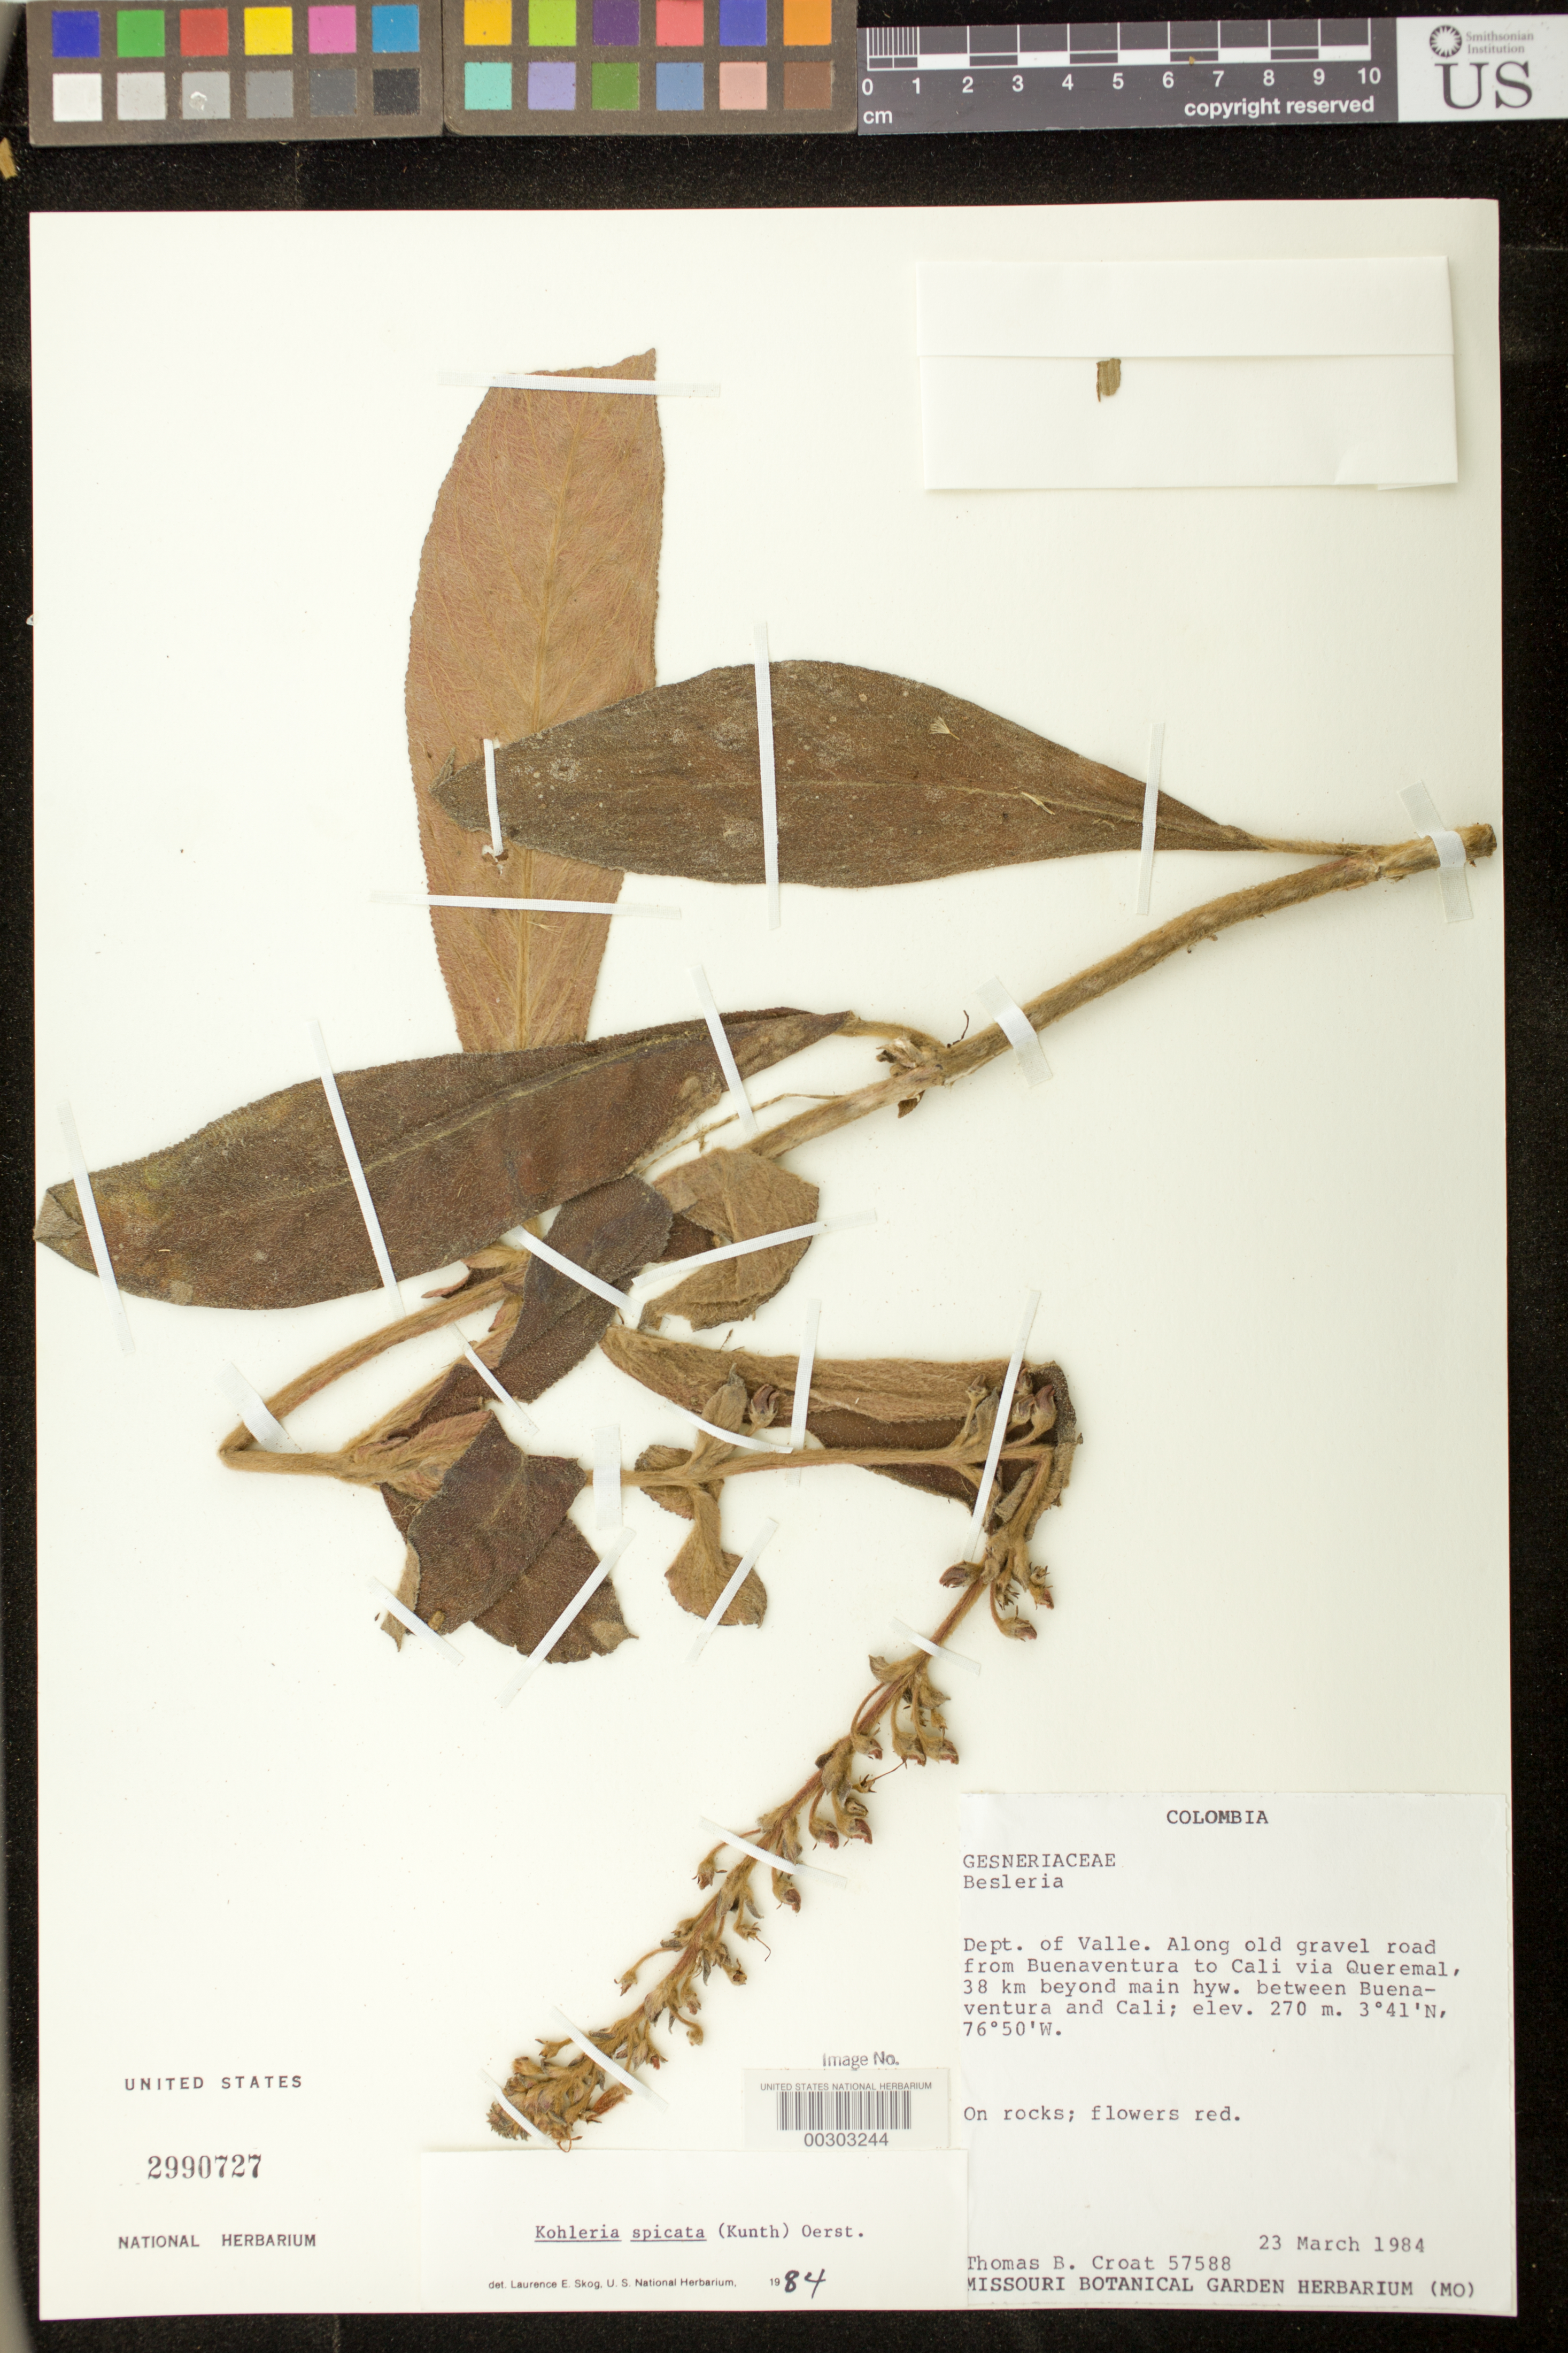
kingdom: Plantae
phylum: Tracheophyta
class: Magnoliopsida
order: Lamiales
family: Gesneriaceae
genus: Kohleria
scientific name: Kohleria spicata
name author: (Kunth) Oerst.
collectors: T. B. Croat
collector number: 57588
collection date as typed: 23 Mar 1984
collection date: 1984-03-23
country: Colombia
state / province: Valle del Cauca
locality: Along old gravel road from Buenaventura to Cali via Queremal, 38 km beyond main hwy between Buenaventura and Cali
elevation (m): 270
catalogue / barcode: US 2990727